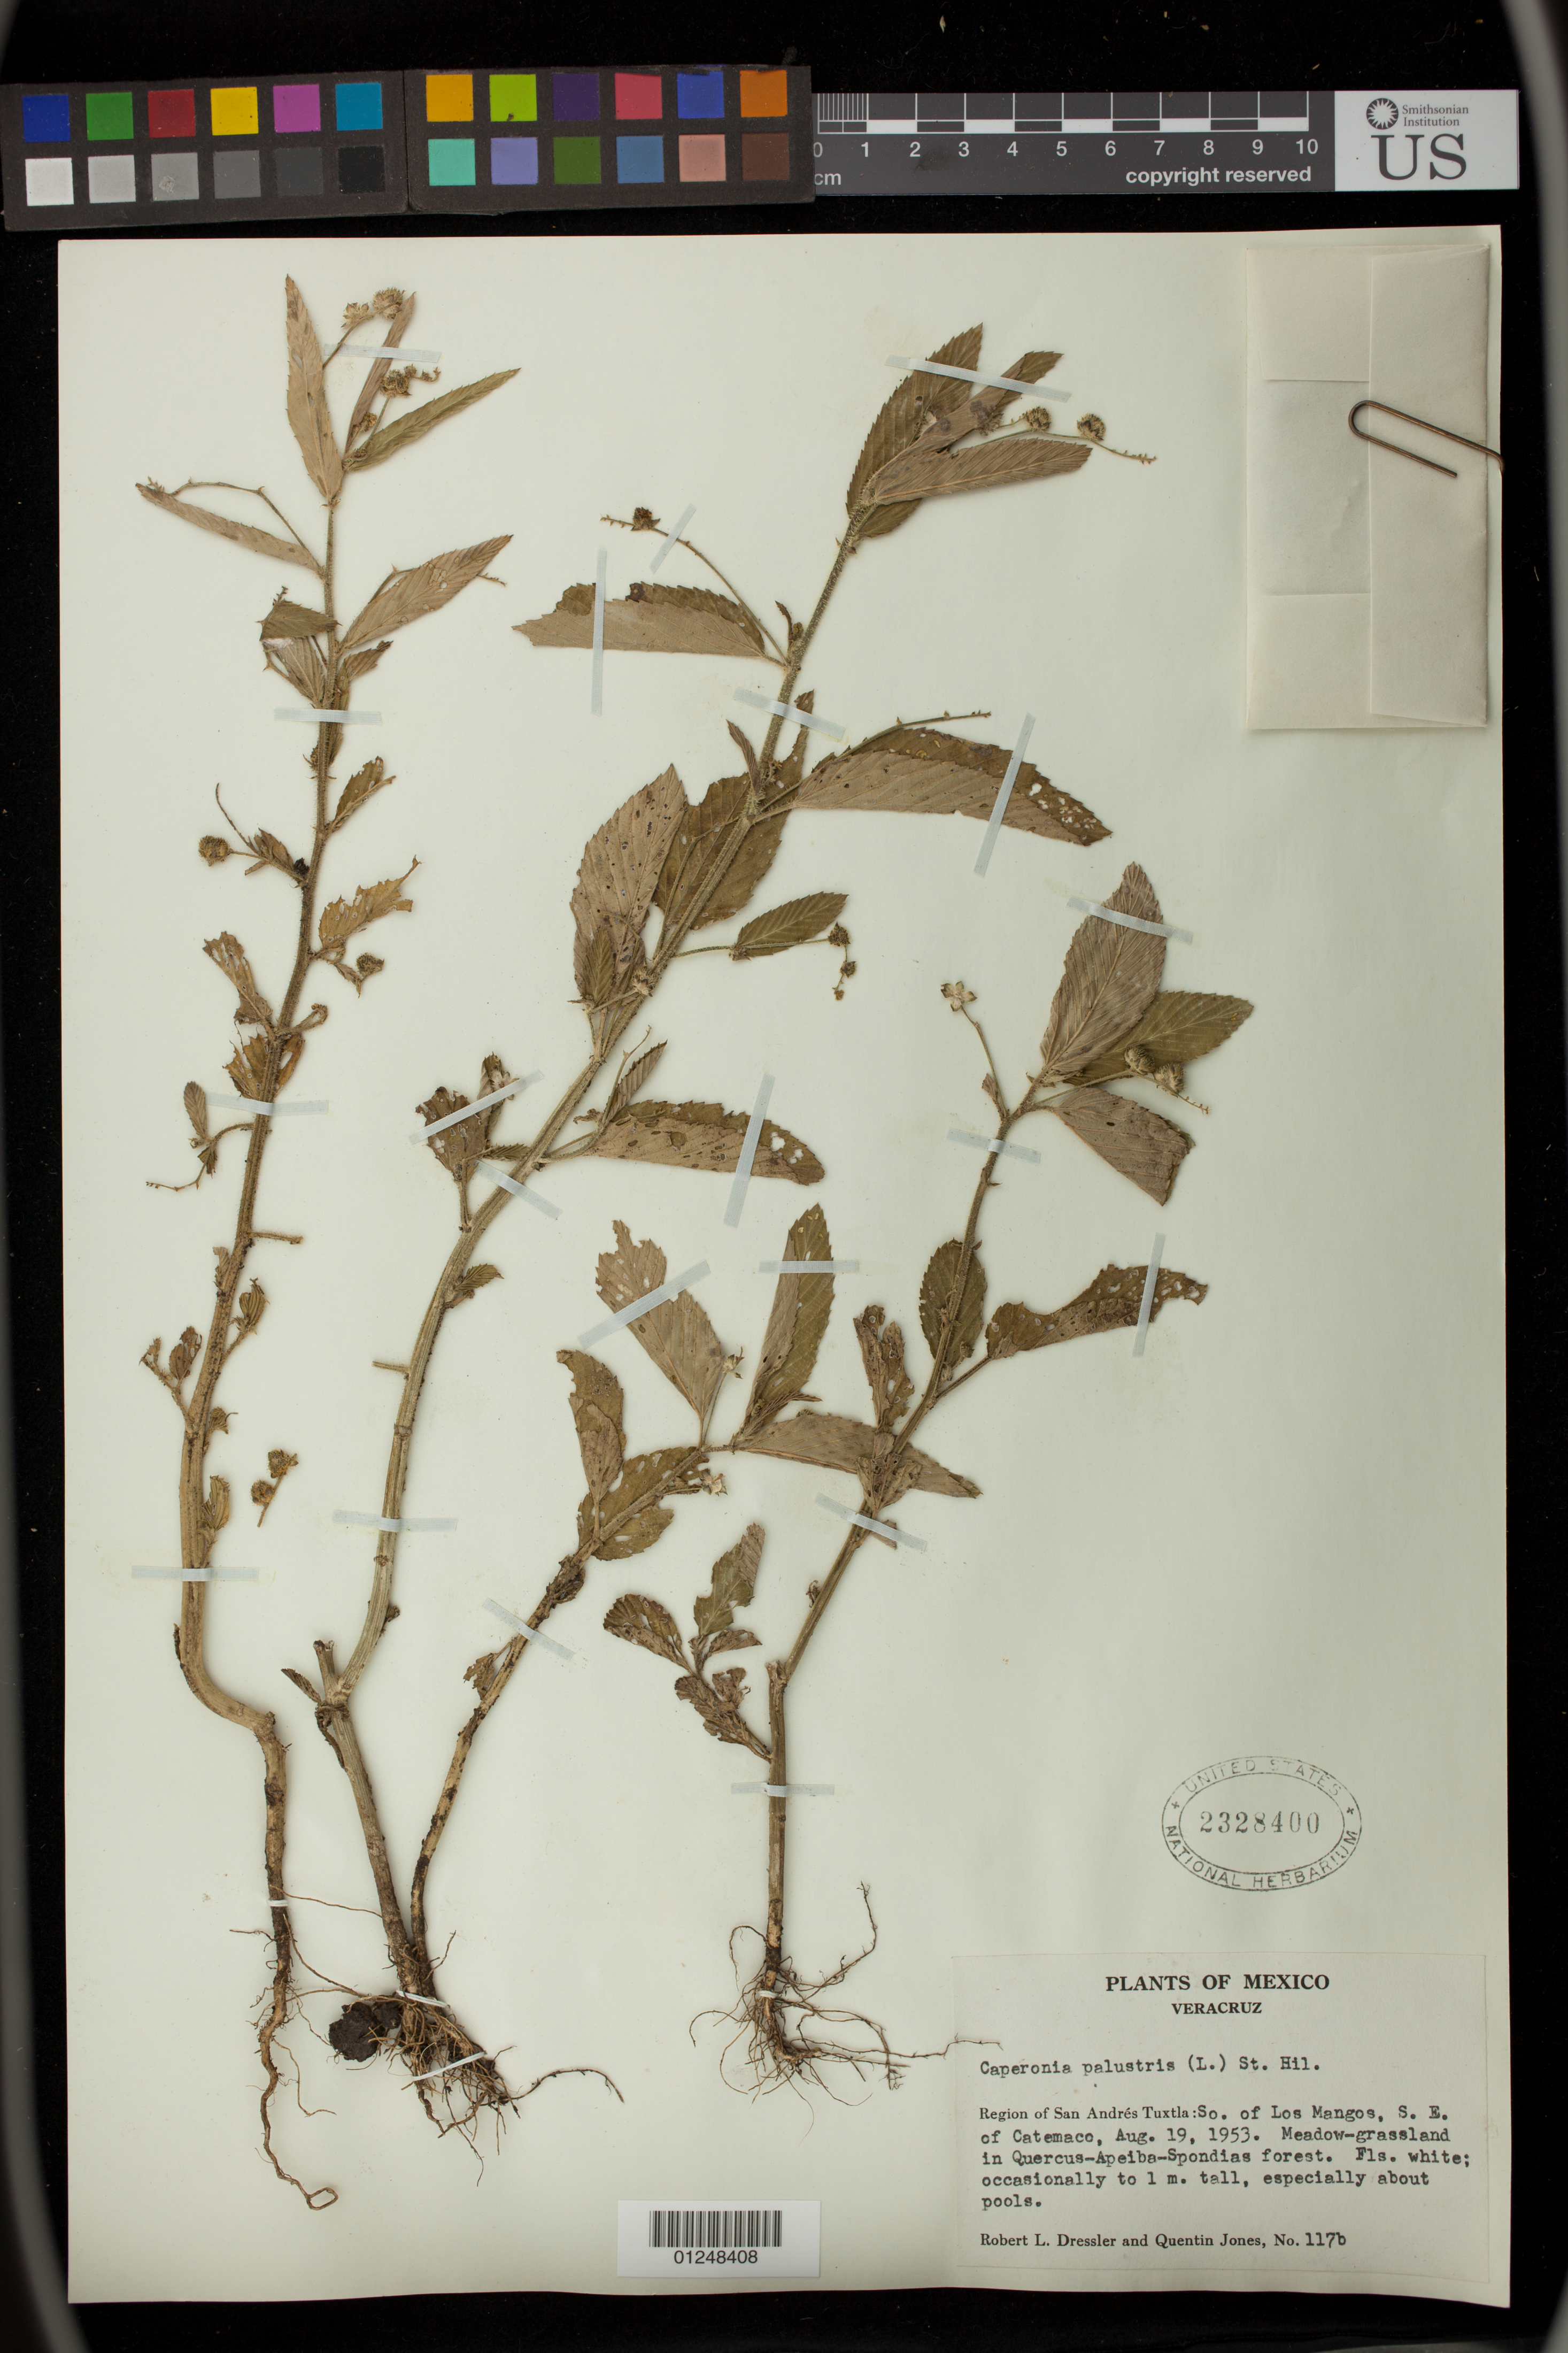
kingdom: Plantae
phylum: Tracheophyta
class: Magnoliopsida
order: Malpighiales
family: Euphorbiaceae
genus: Caperonia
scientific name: Caperonia palustris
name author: (L.) A. St.-Hil.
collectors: R. Dressler & Q. Jones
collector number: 117b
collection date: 1953-08-19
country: Mexico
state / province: Veracruz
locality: Region of San Andres Tuxtla: So. of Los Mangos, S.E. of Catemaco.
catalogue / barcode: US 2328400